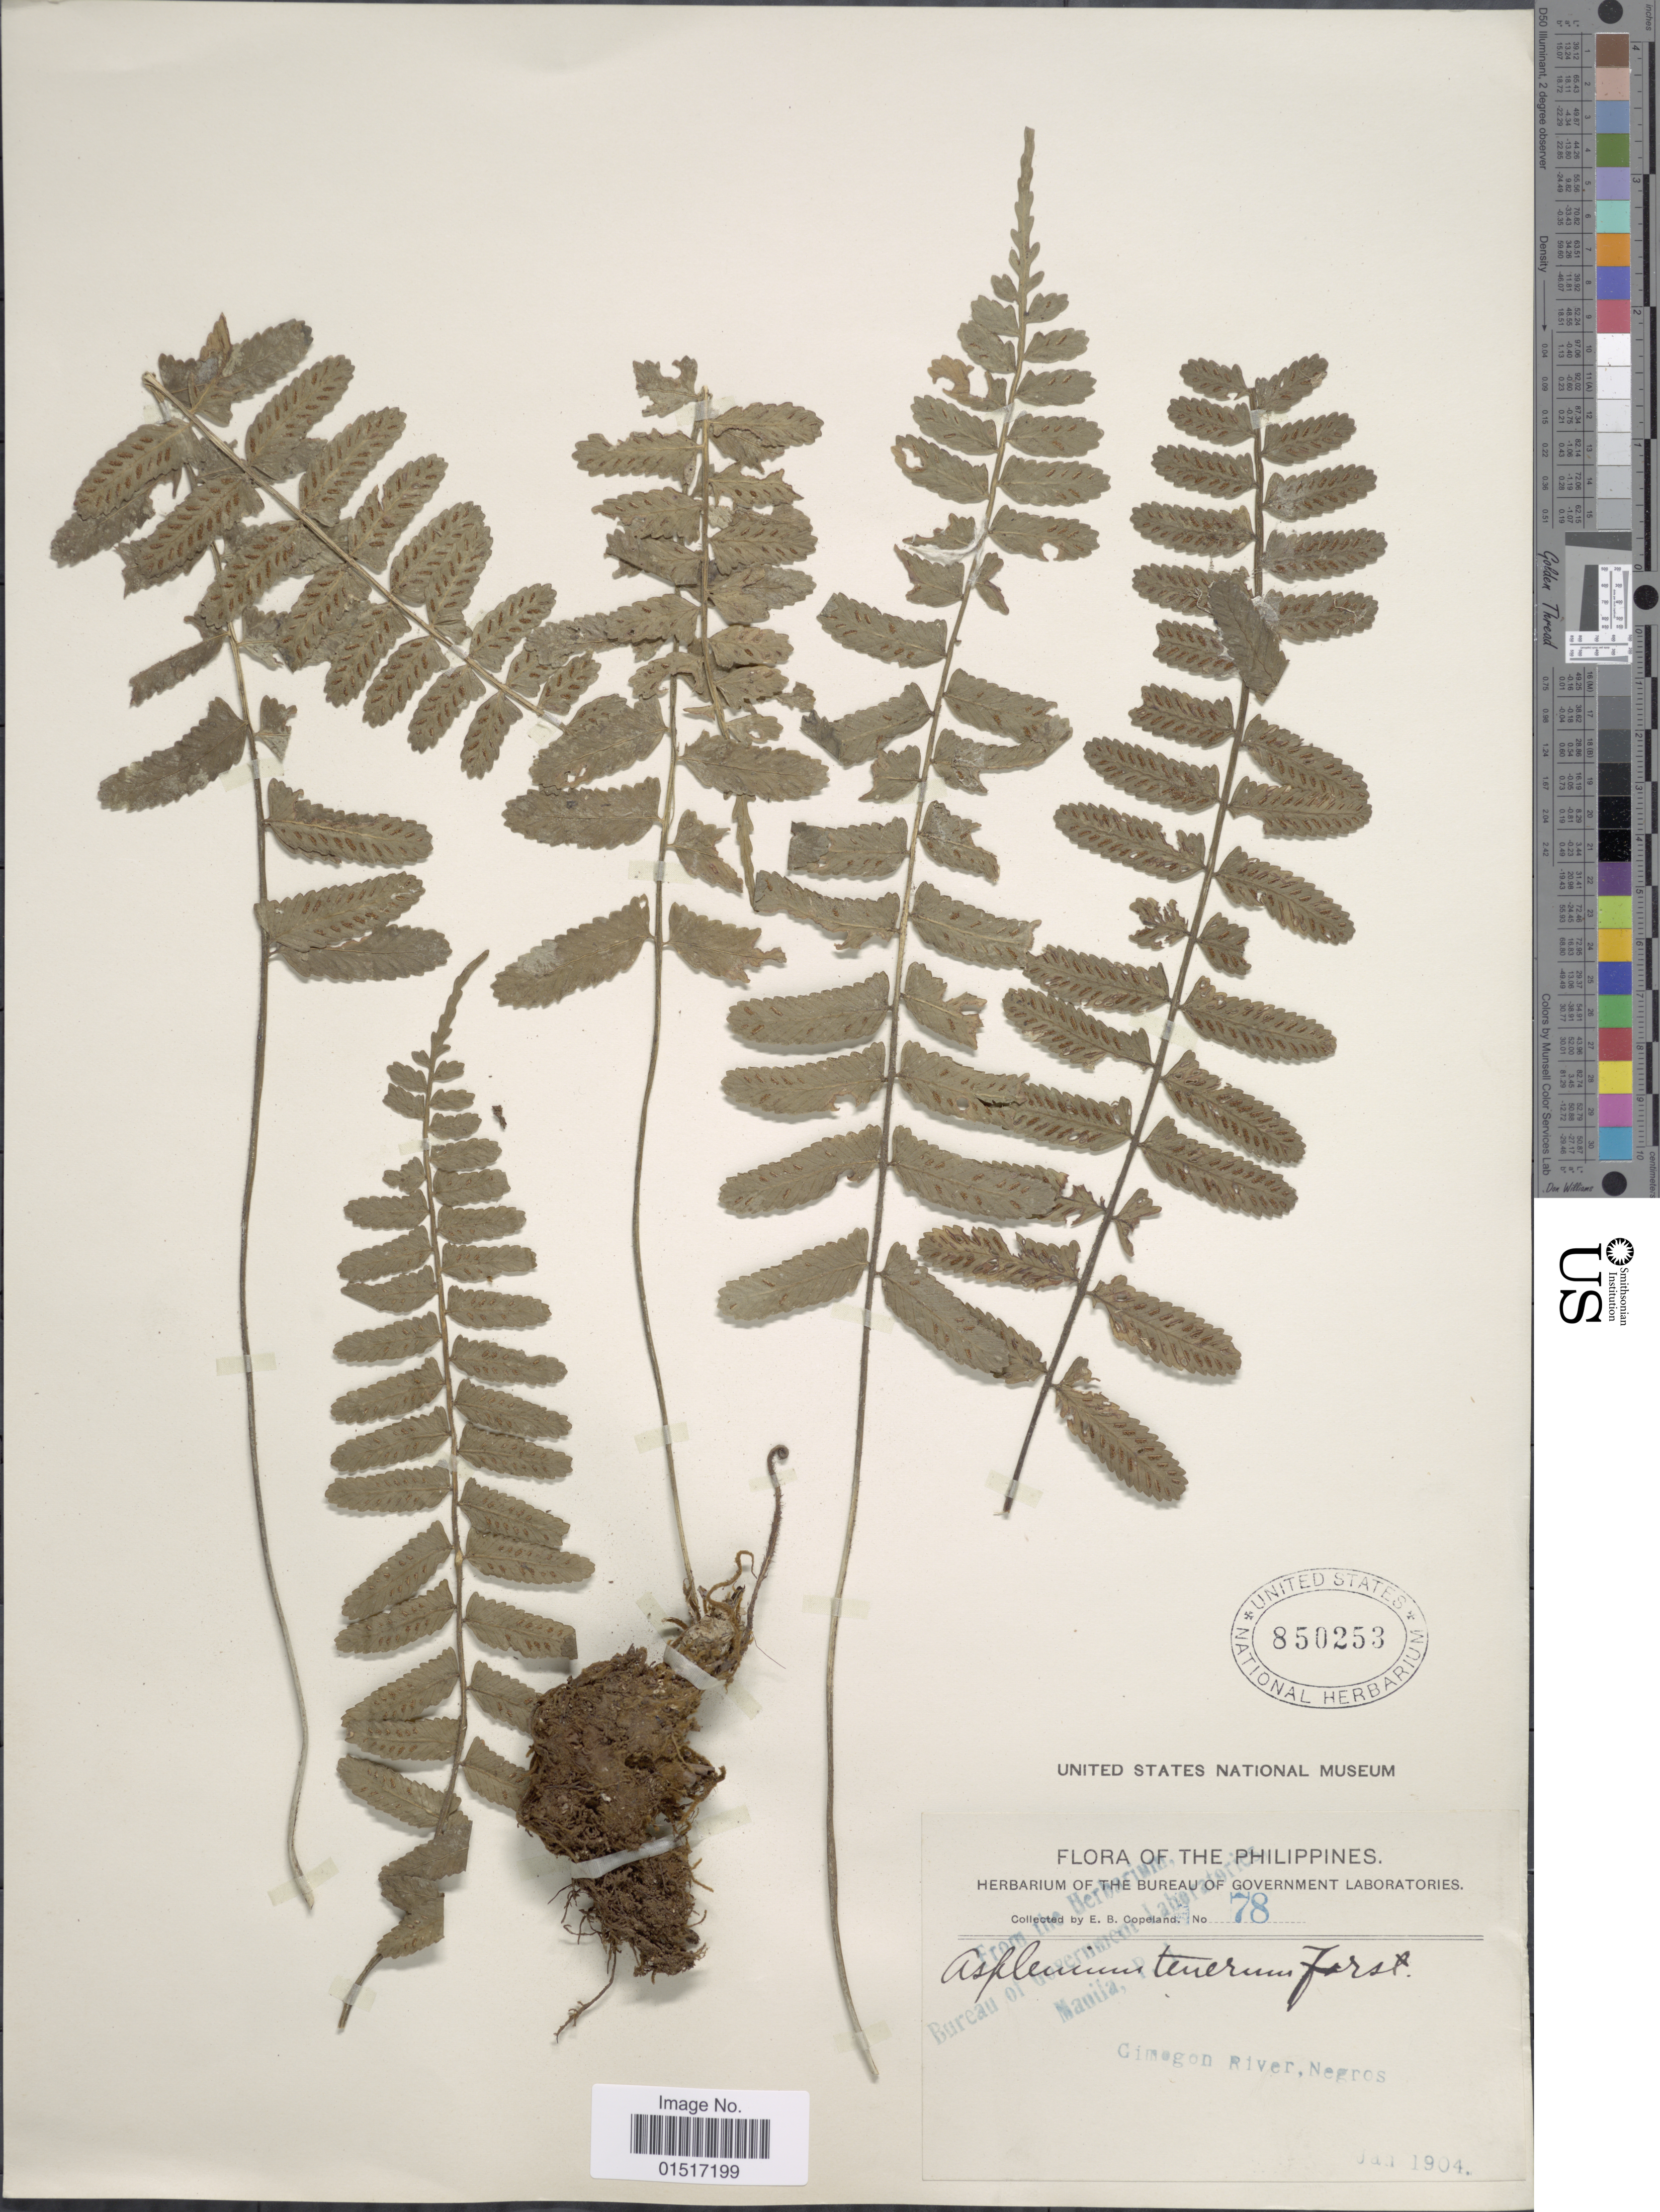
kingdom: Plantae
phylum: Tracheophyta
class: Polypodiopsida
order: Polypodiales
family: Aspleniaceae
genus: Asplenium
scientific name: Asplenium tenerum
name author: G. Forst.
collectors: E. B. Copeland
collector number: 78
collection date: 1904-01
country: Philippines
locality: Gimogon River, Negros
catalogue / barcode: US 850253